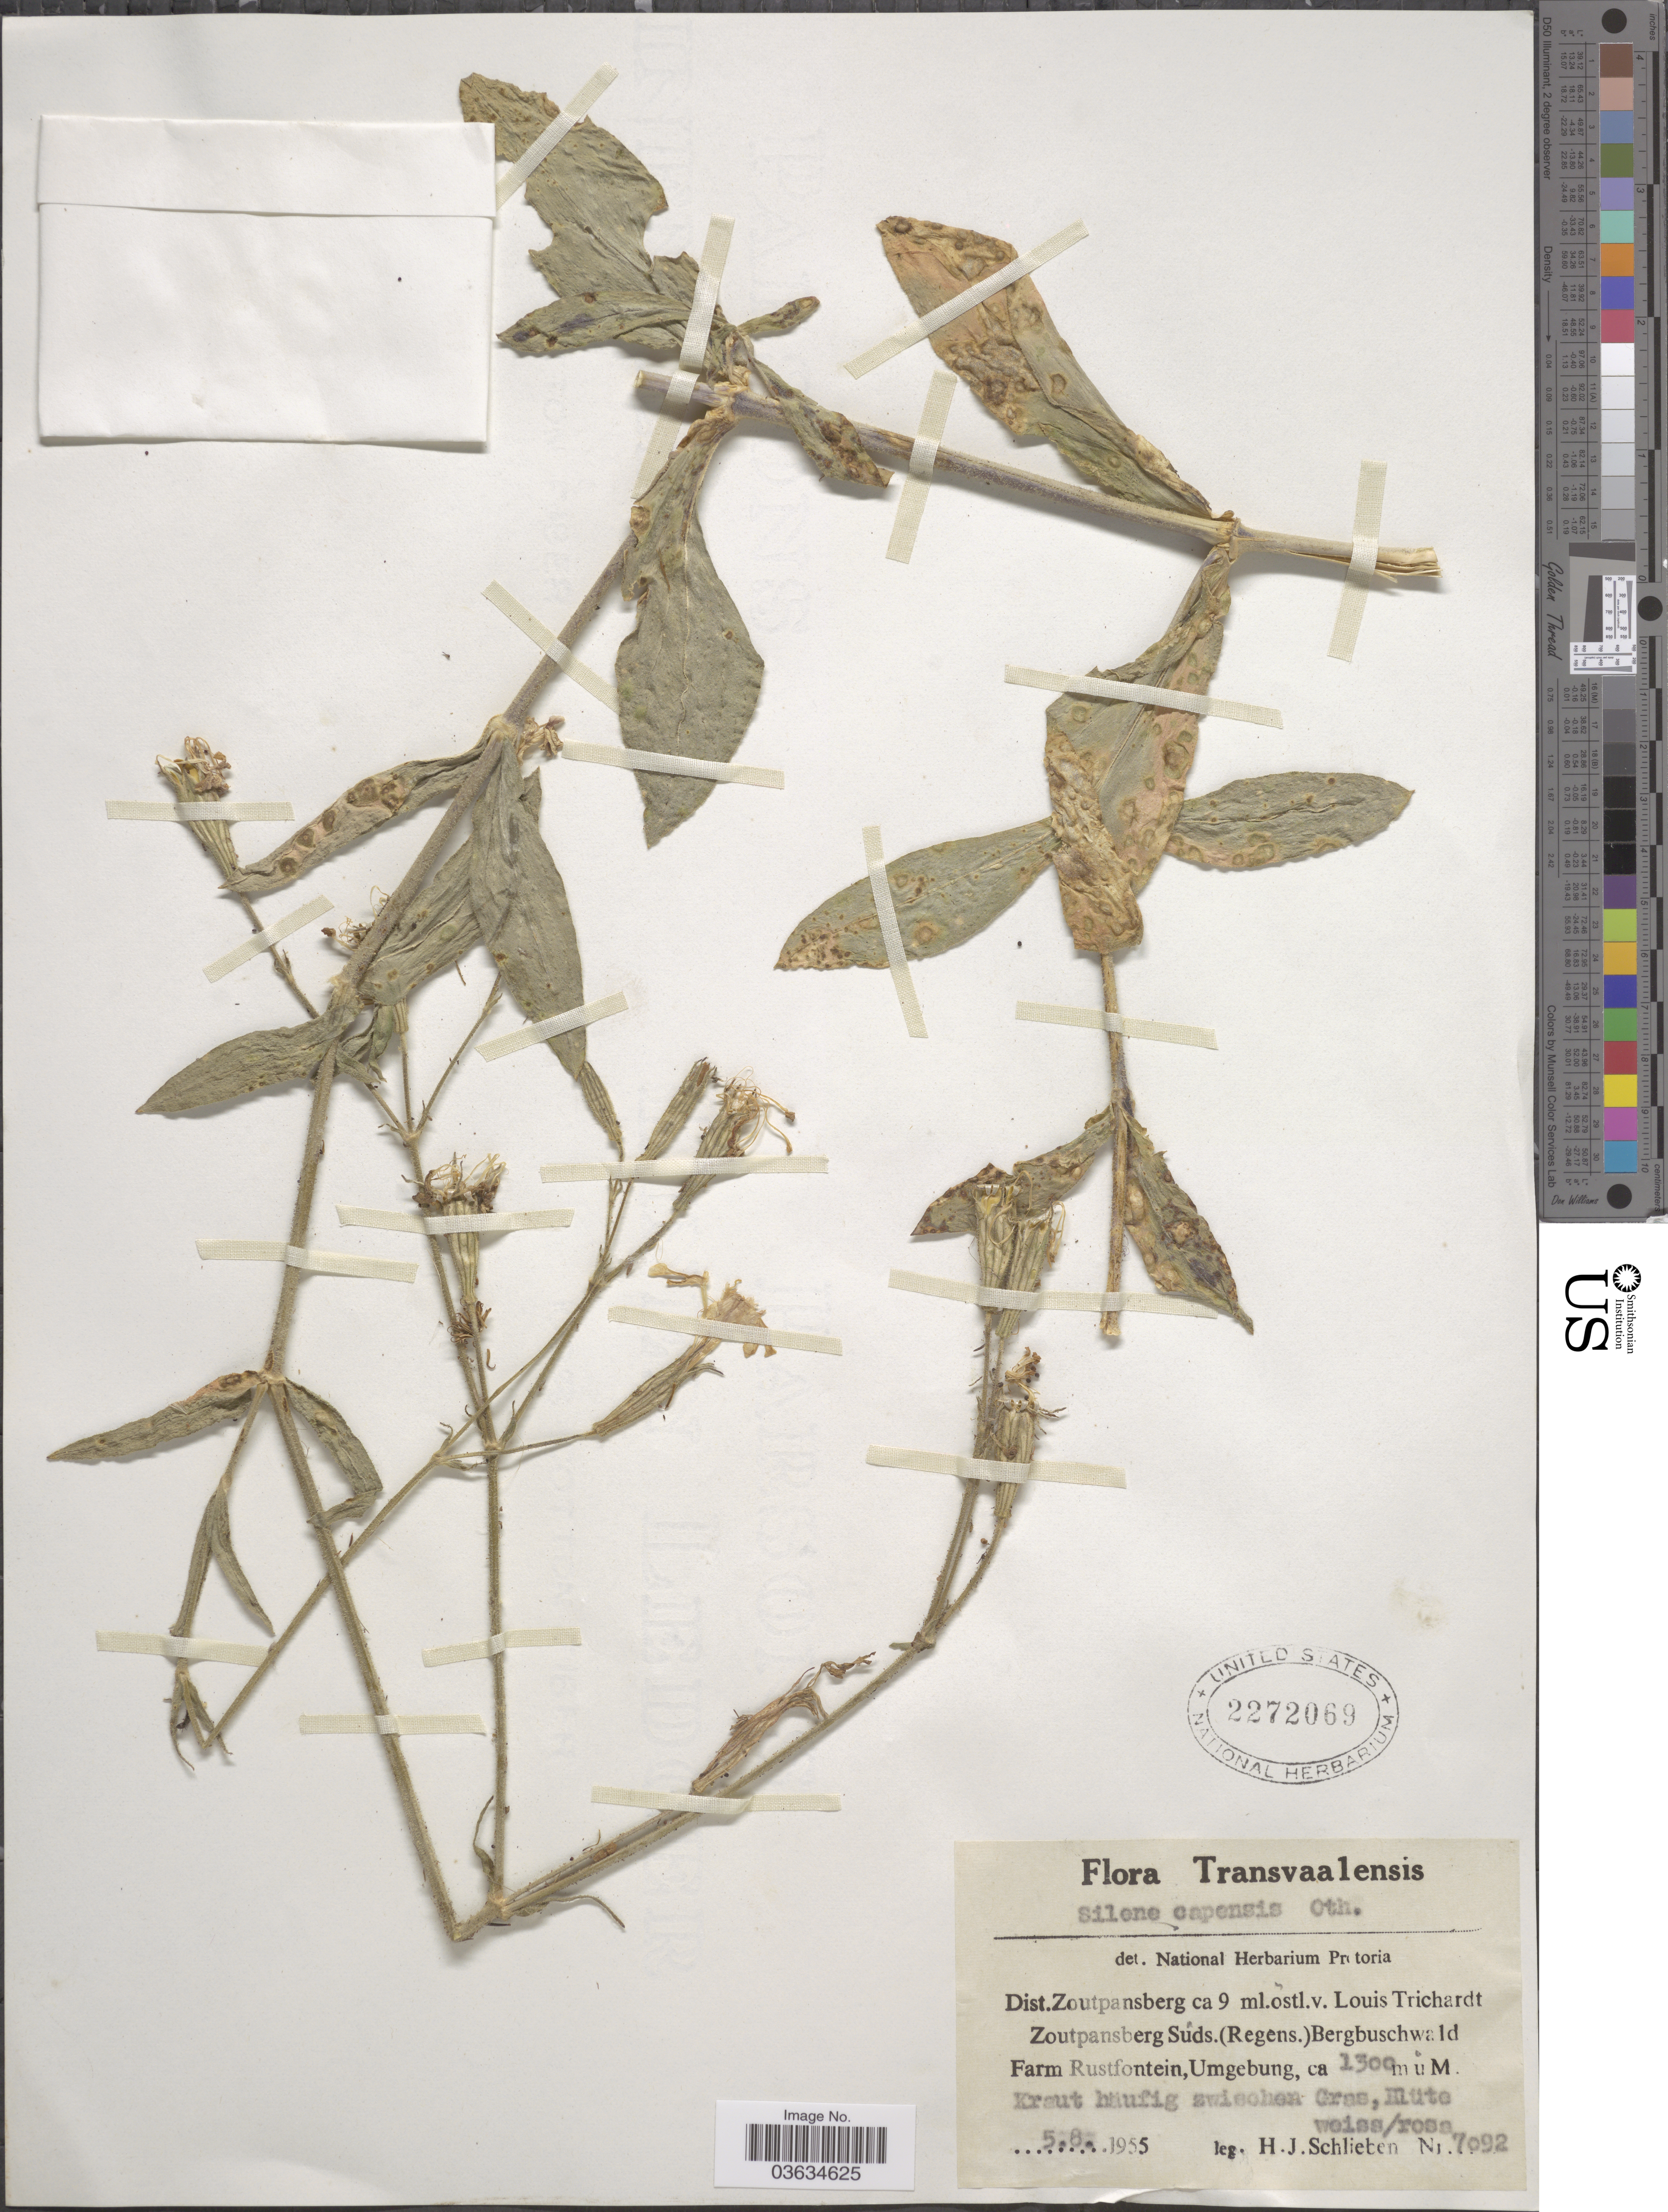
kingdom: Plantae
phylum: Tracheophyta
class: Magnoliopsida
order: Caryophyllales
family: Caryophyllaceae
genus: Silene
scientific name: Silene capensis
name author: Otth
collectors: H. J. Schlieben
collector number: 7092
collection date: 1955-08-05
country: South Africa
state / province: Limpopo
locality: Transvaalensis. Dist. Zoutpansberg ca 9 ml. östl. v. Louis Trichardt Zoutpansberg Süds. (Regens). Bergbuschwald Farm Rustfontein, Umgebung.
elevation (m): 1300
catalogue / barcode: US 2272069